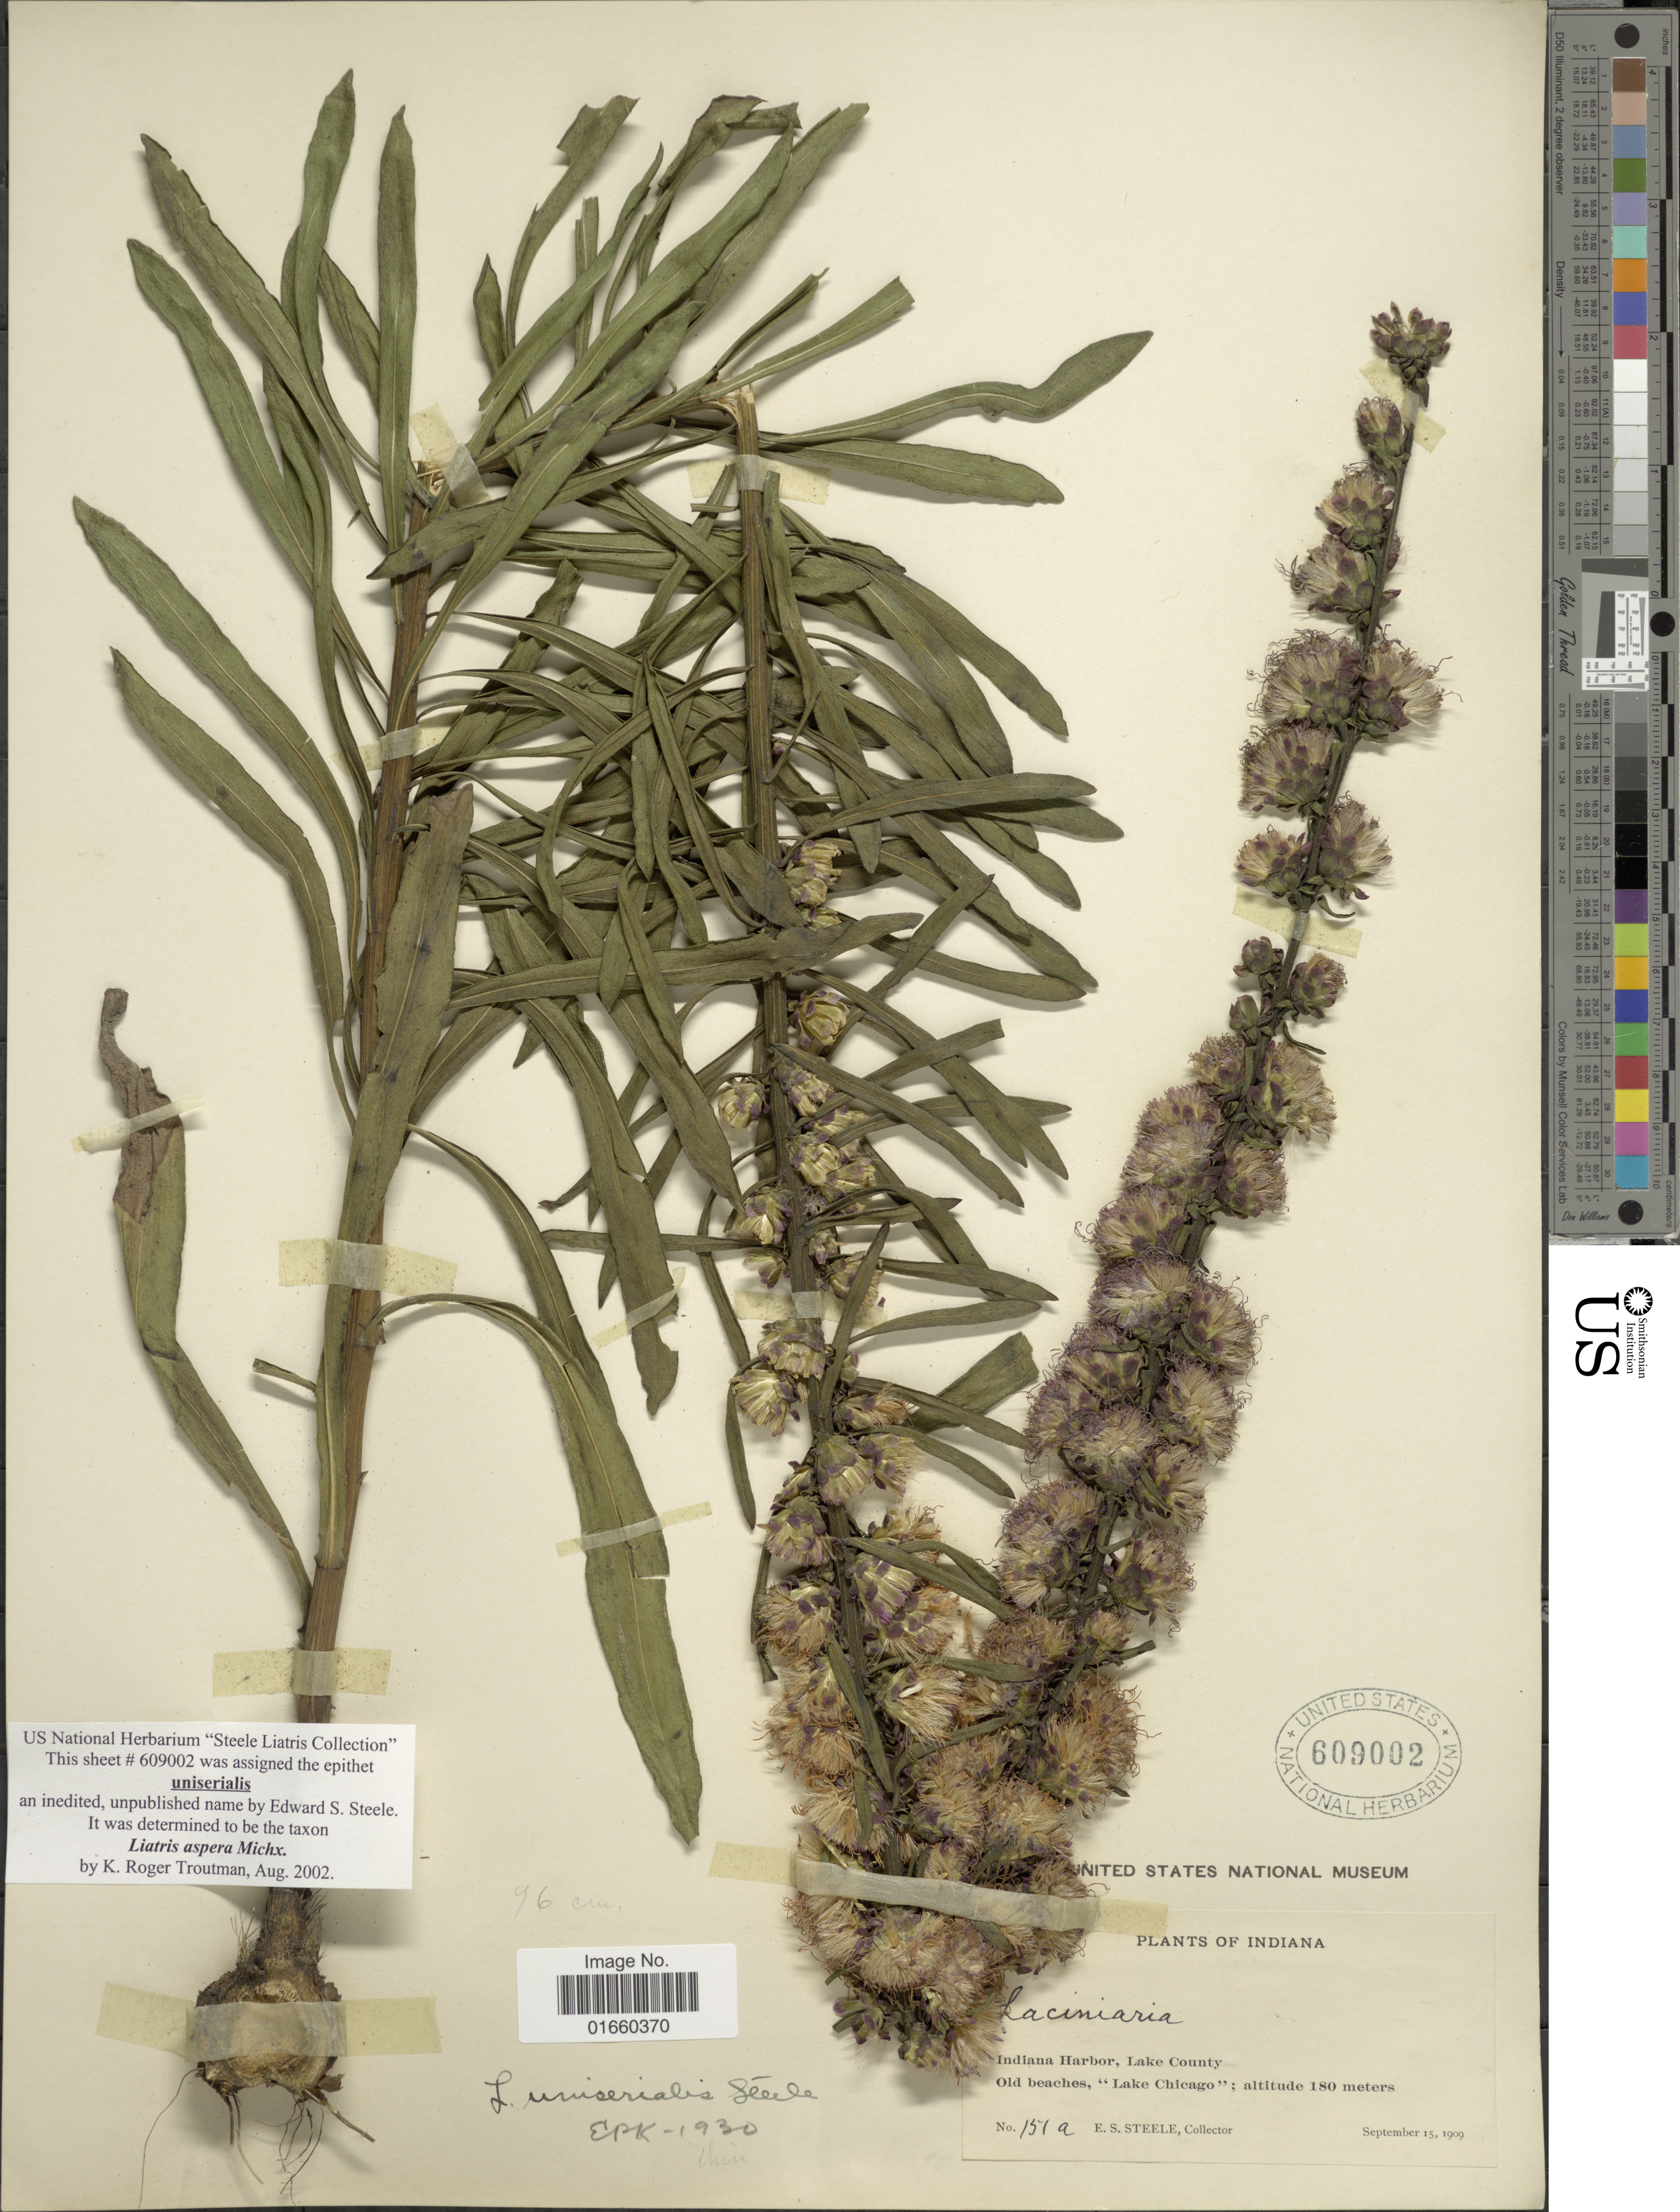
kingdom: Plantae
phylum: Tracheophyta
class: Magnoliopsida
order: Asterales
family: Asteraceae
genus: Liatris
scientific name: Liatris aspera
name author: Michx.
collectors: E. Steele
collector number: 151a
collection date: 1909-09-15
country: United States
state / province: Indiana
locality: Indiana Harbor, Lake County, Old beaches, "Lake Chicago"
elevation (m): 180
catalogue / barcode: US 609002